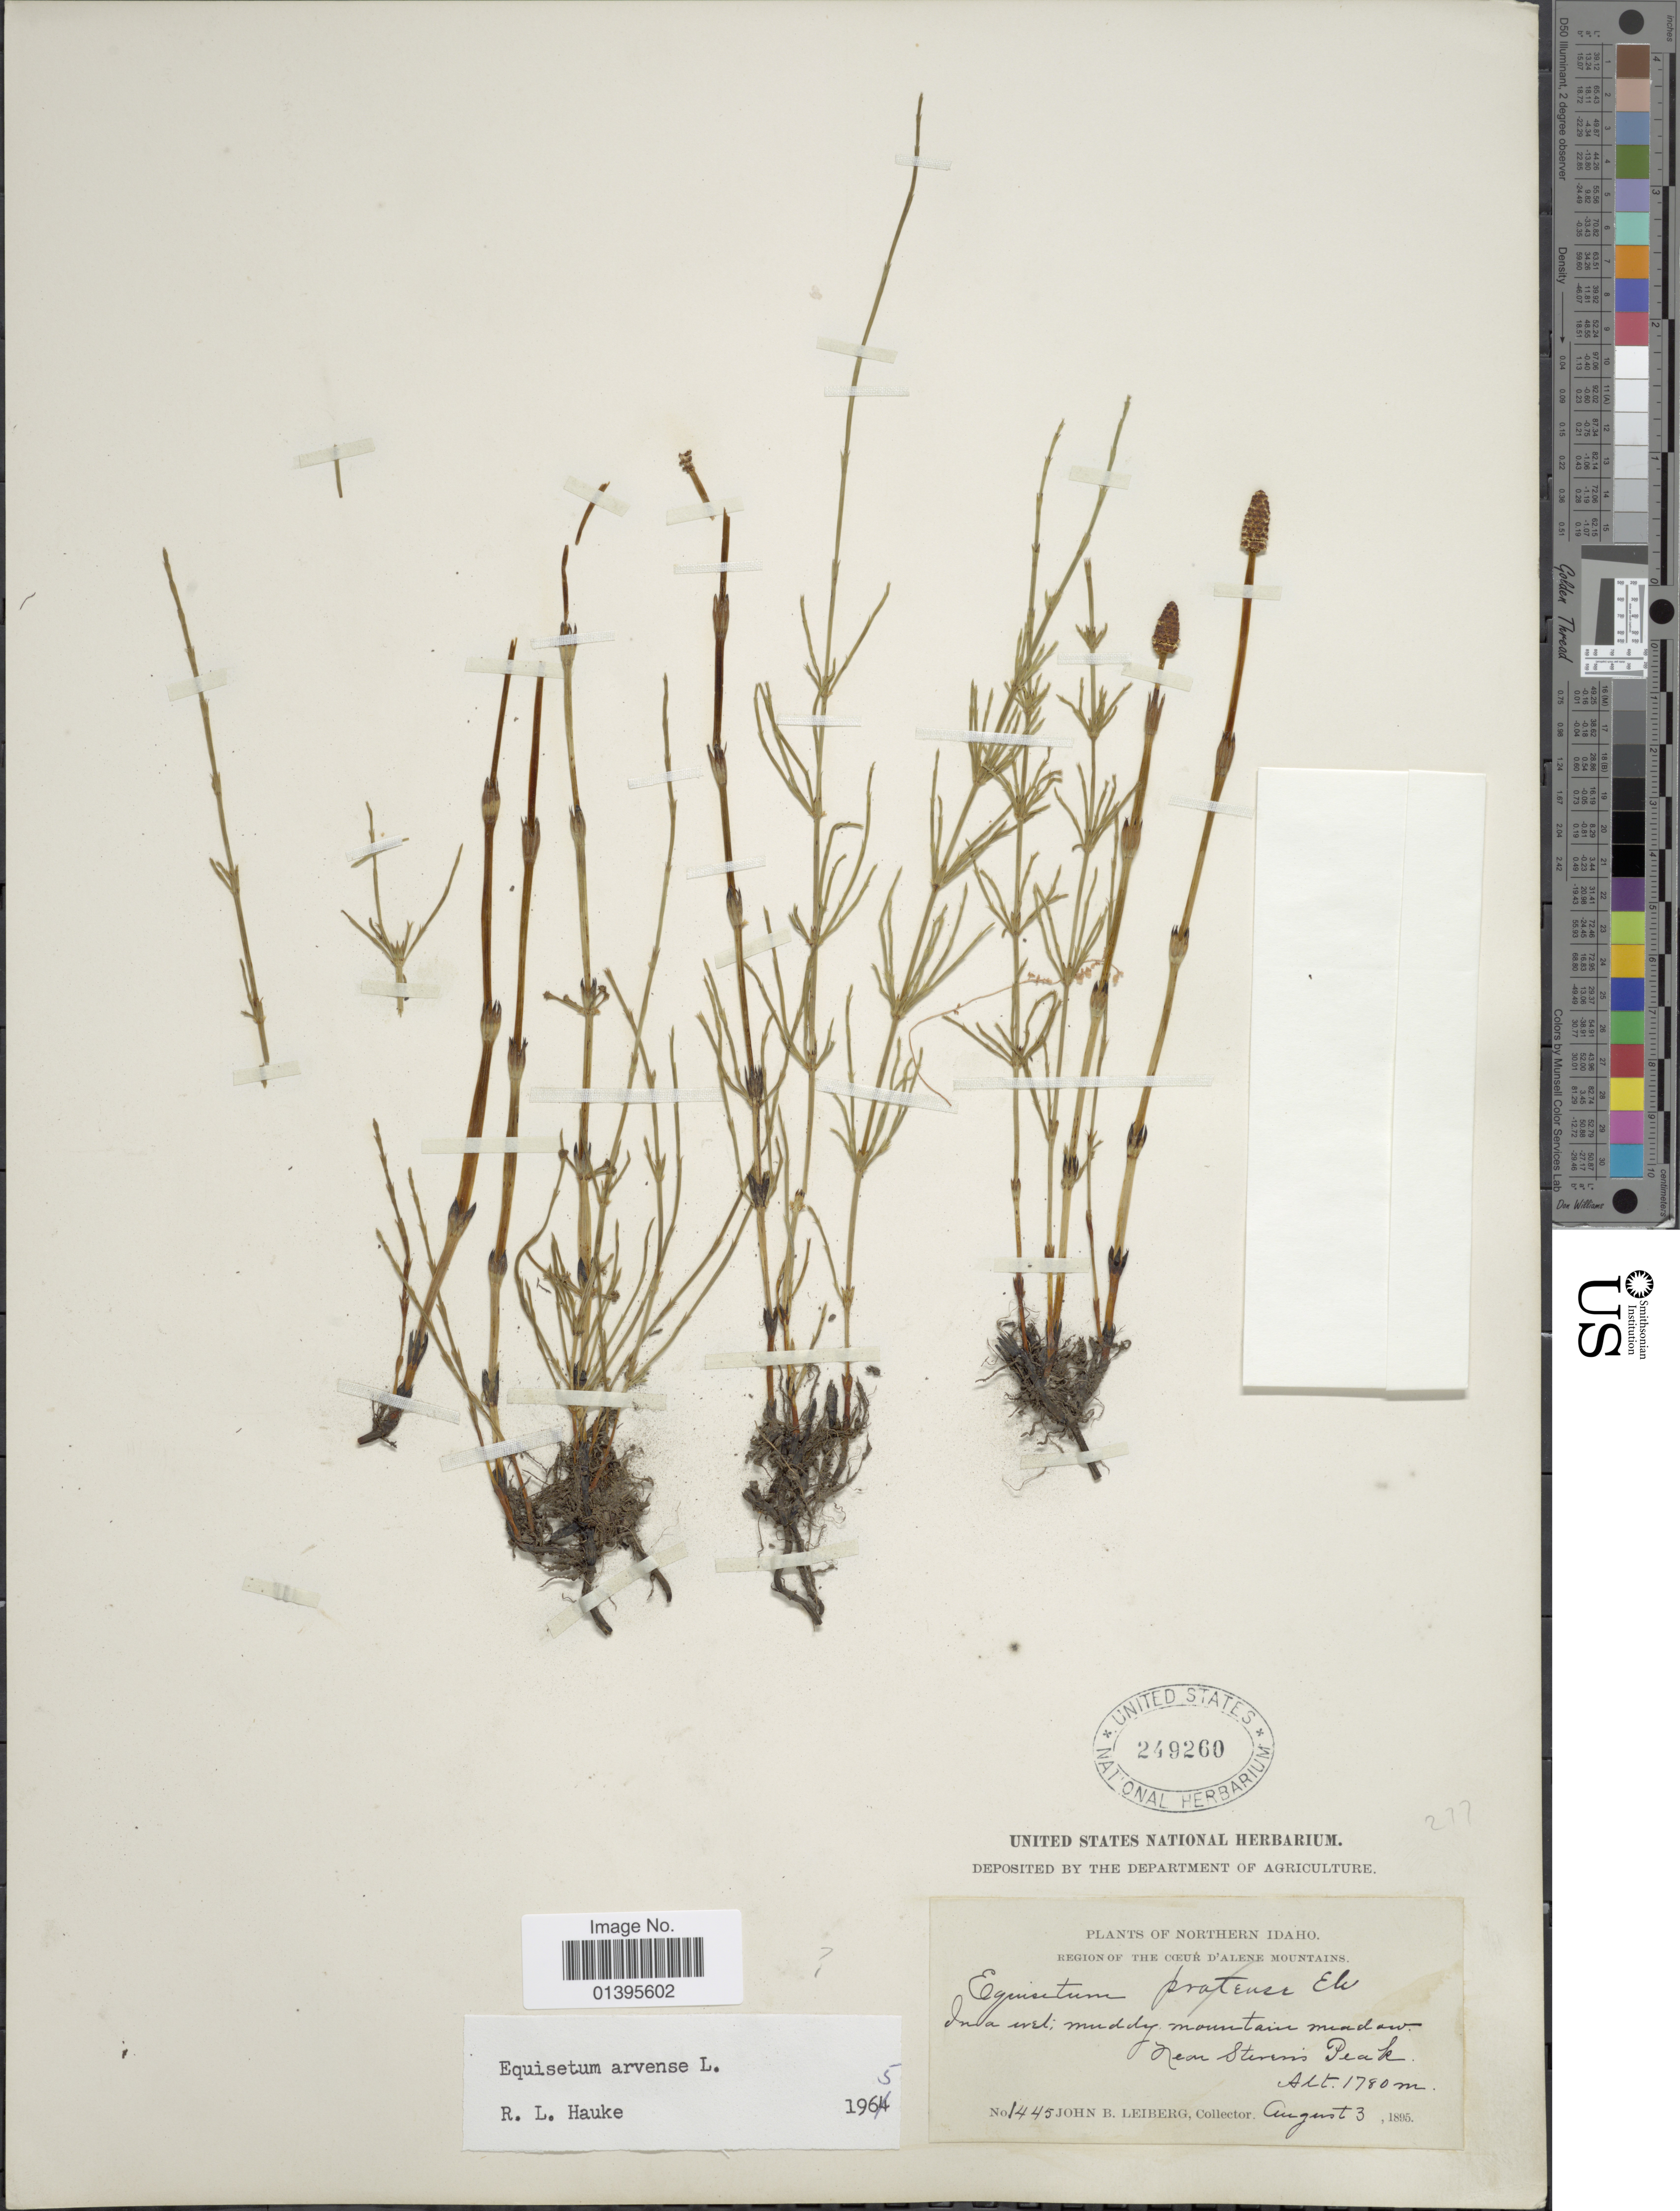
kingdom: Plantae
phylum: Tracheophyta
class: Polypodiopsida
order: Equisetales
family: Equisetaceae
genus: Equisetum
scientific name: Equisetum arvense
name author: L.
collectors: J. B. Leiberg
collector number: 1445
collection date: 1895-08-03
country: United States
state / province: Idaho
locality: Northern Idaho, near Steven's Peak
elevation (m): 1780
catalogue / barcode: US 249260